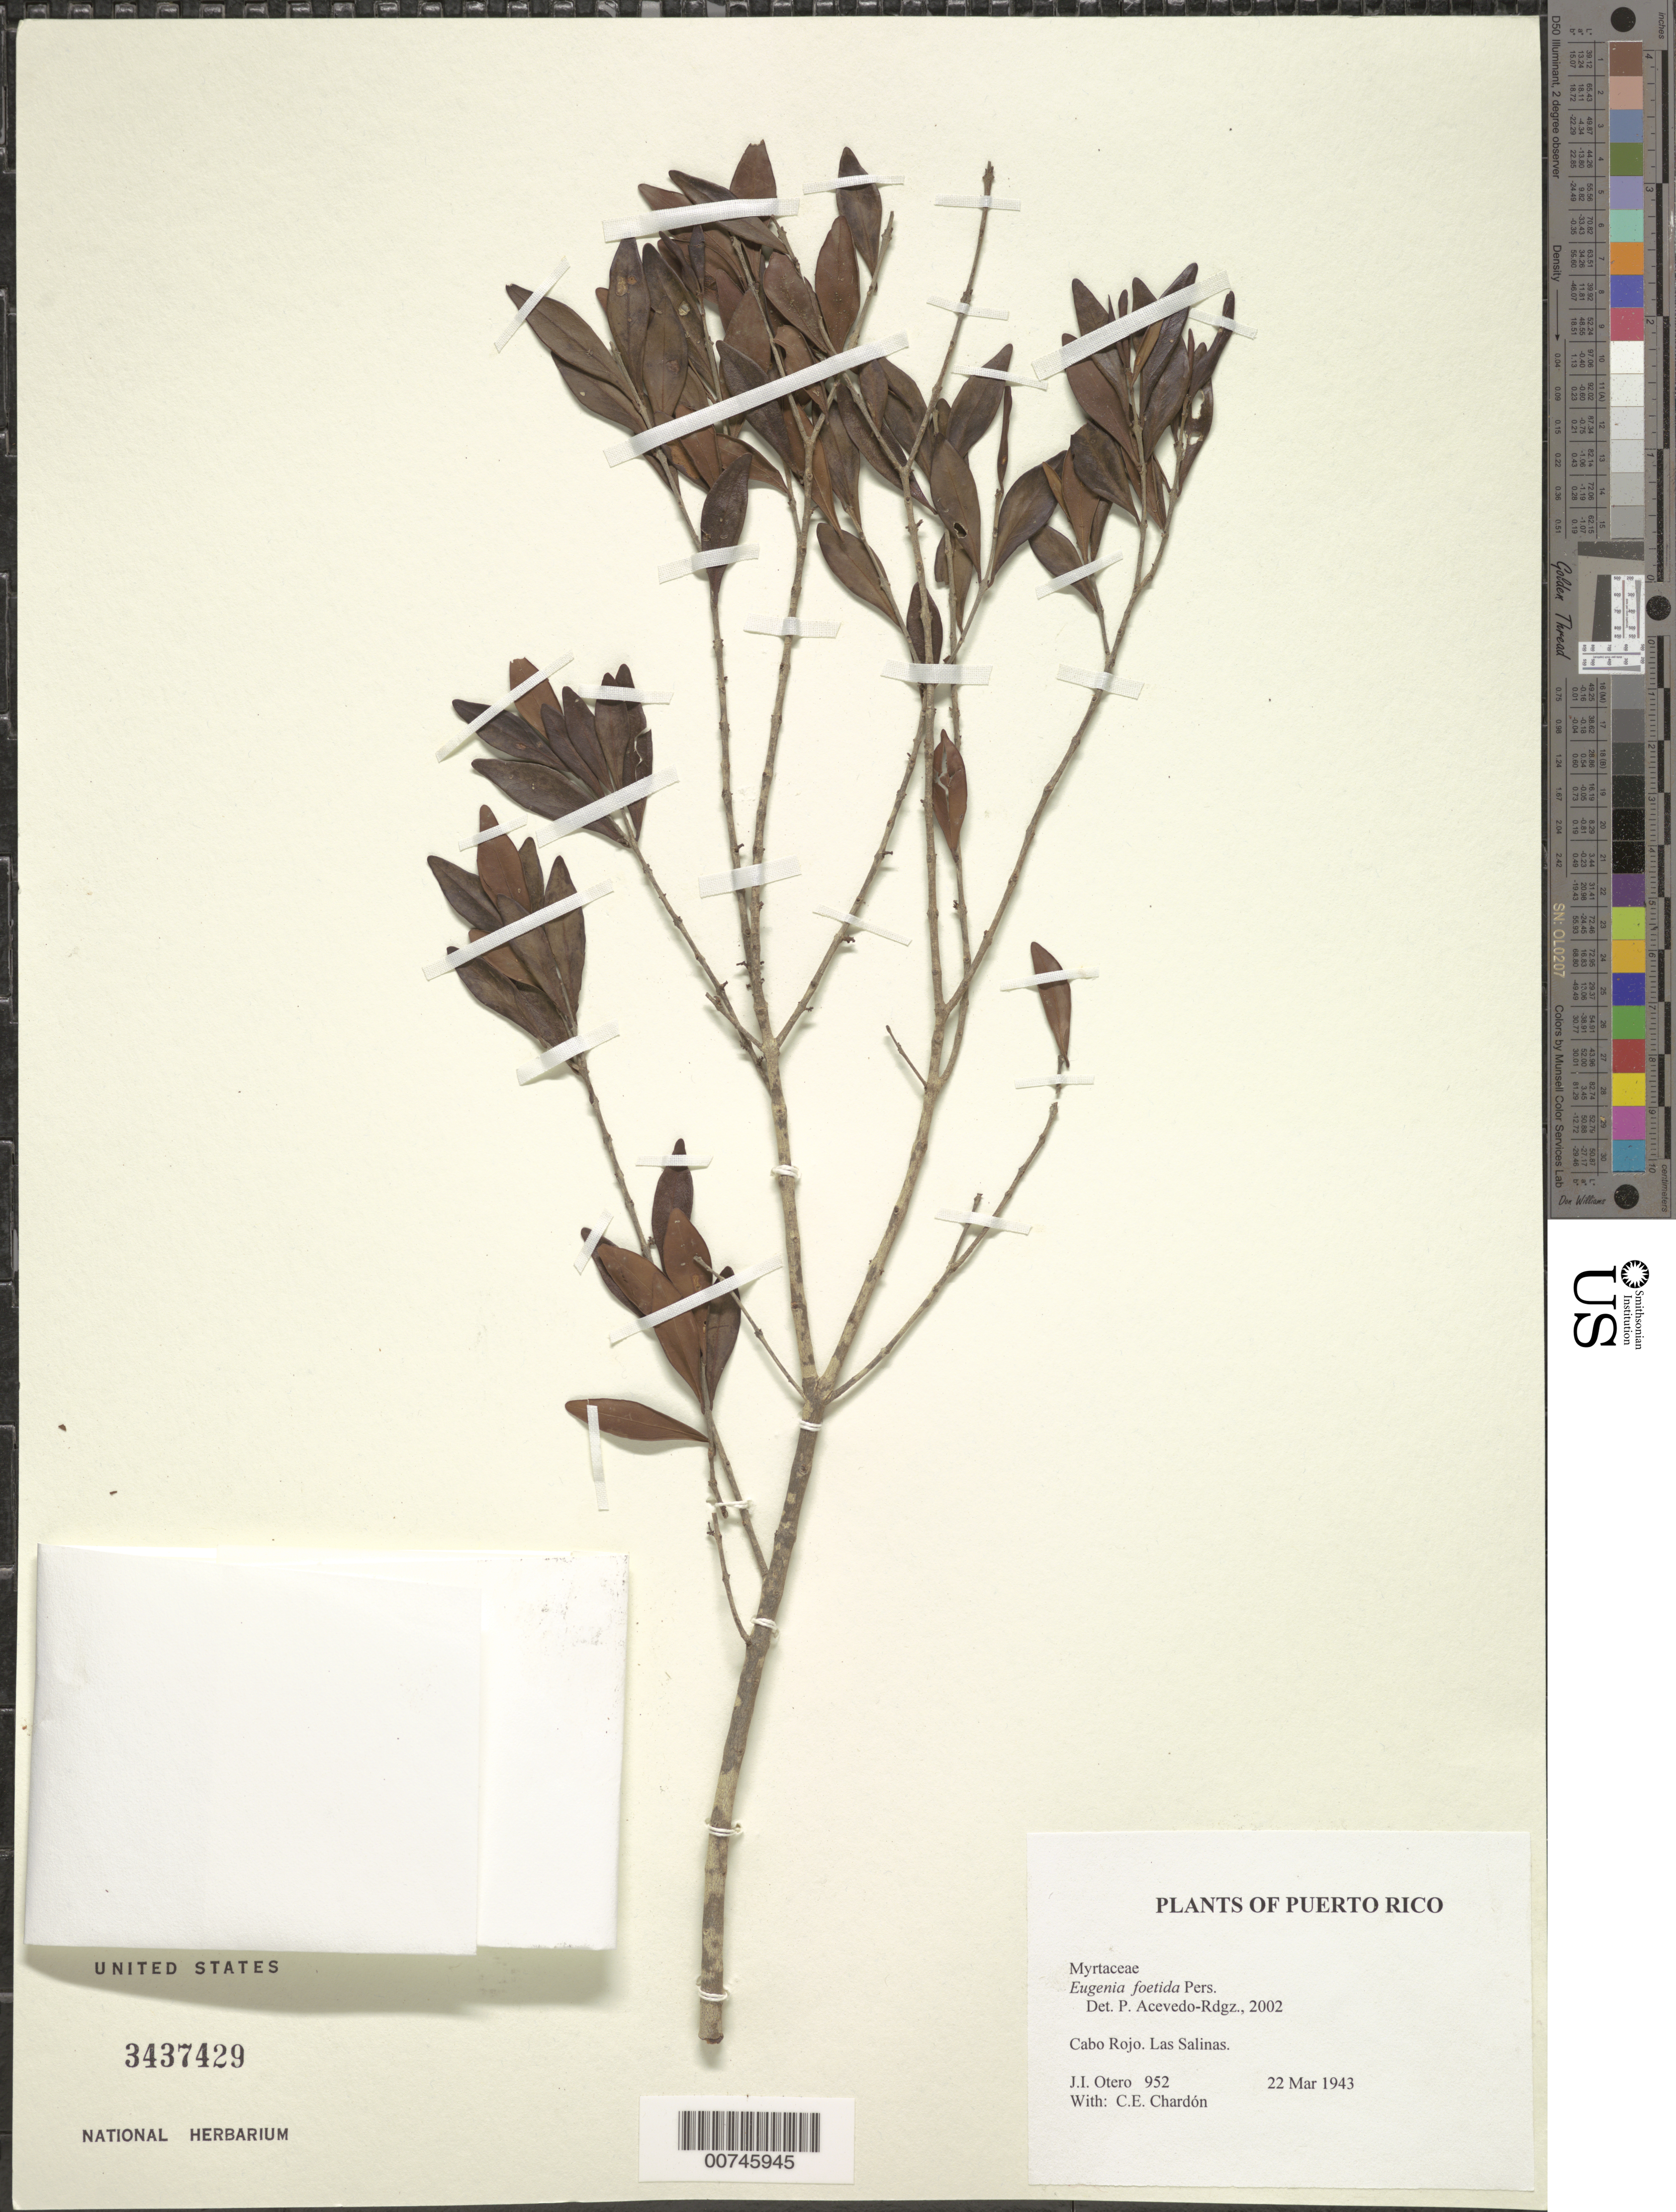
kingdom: Plantae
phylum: Tracheophyta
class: Magnoliopsida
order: Myrtales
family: Myrtaceae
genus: Eugenia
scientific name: Eugenia foetida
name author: Pers.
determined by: Acevedo-Rodríguez, P., (BOT), Smithsonian Institution - National Museum of Natural History (UNITED STATES)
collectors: J. Otero & C. E. Chardón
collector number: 952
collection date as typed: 22 Mar 1943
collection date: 1943-03-22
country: Puerto Rico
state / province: Cabo Rojo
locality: Cabo Rojo. Las Salinas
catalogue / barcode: US 3437429